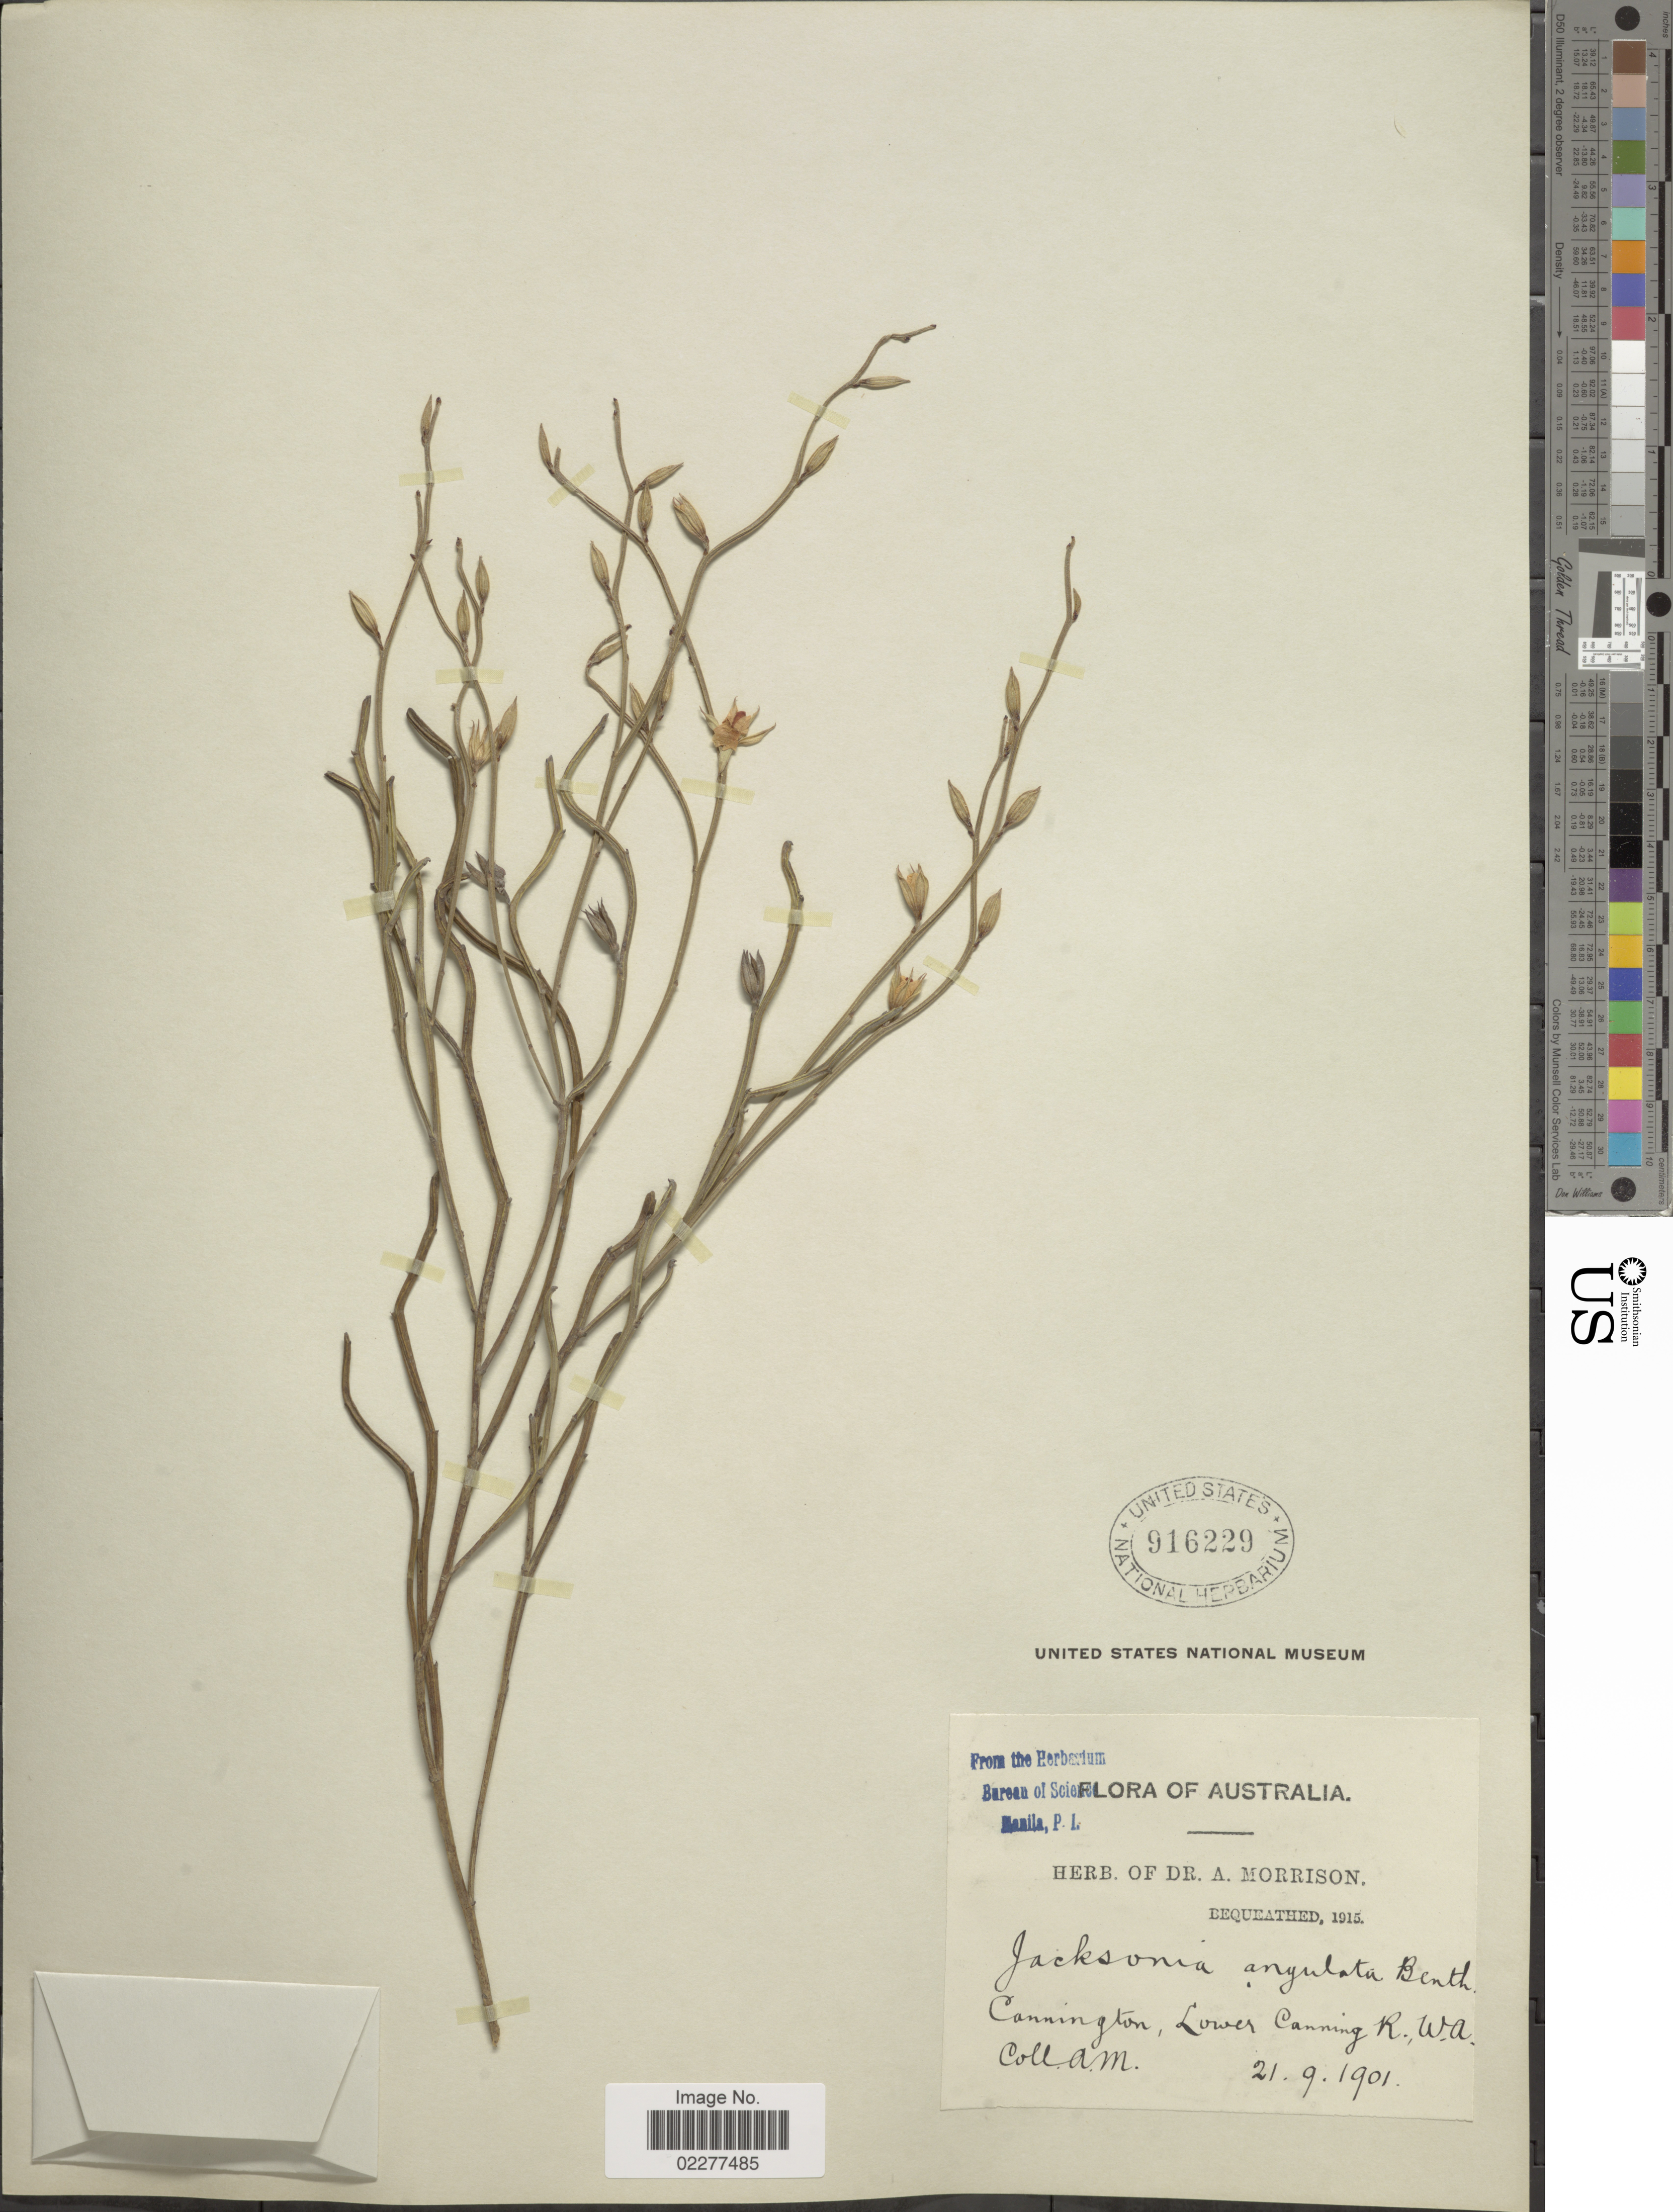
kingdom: Plantae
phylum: Tracheophyta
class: Magnoliopsida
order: Fabales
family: Fabaceae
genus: Jacksonia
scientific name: Jacksonia angulata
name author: Benth.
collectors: A. Morrison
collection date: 1901-09-21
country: Australia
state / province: Western Australia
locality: Connington, Lower Canning R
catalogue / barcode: US 916229